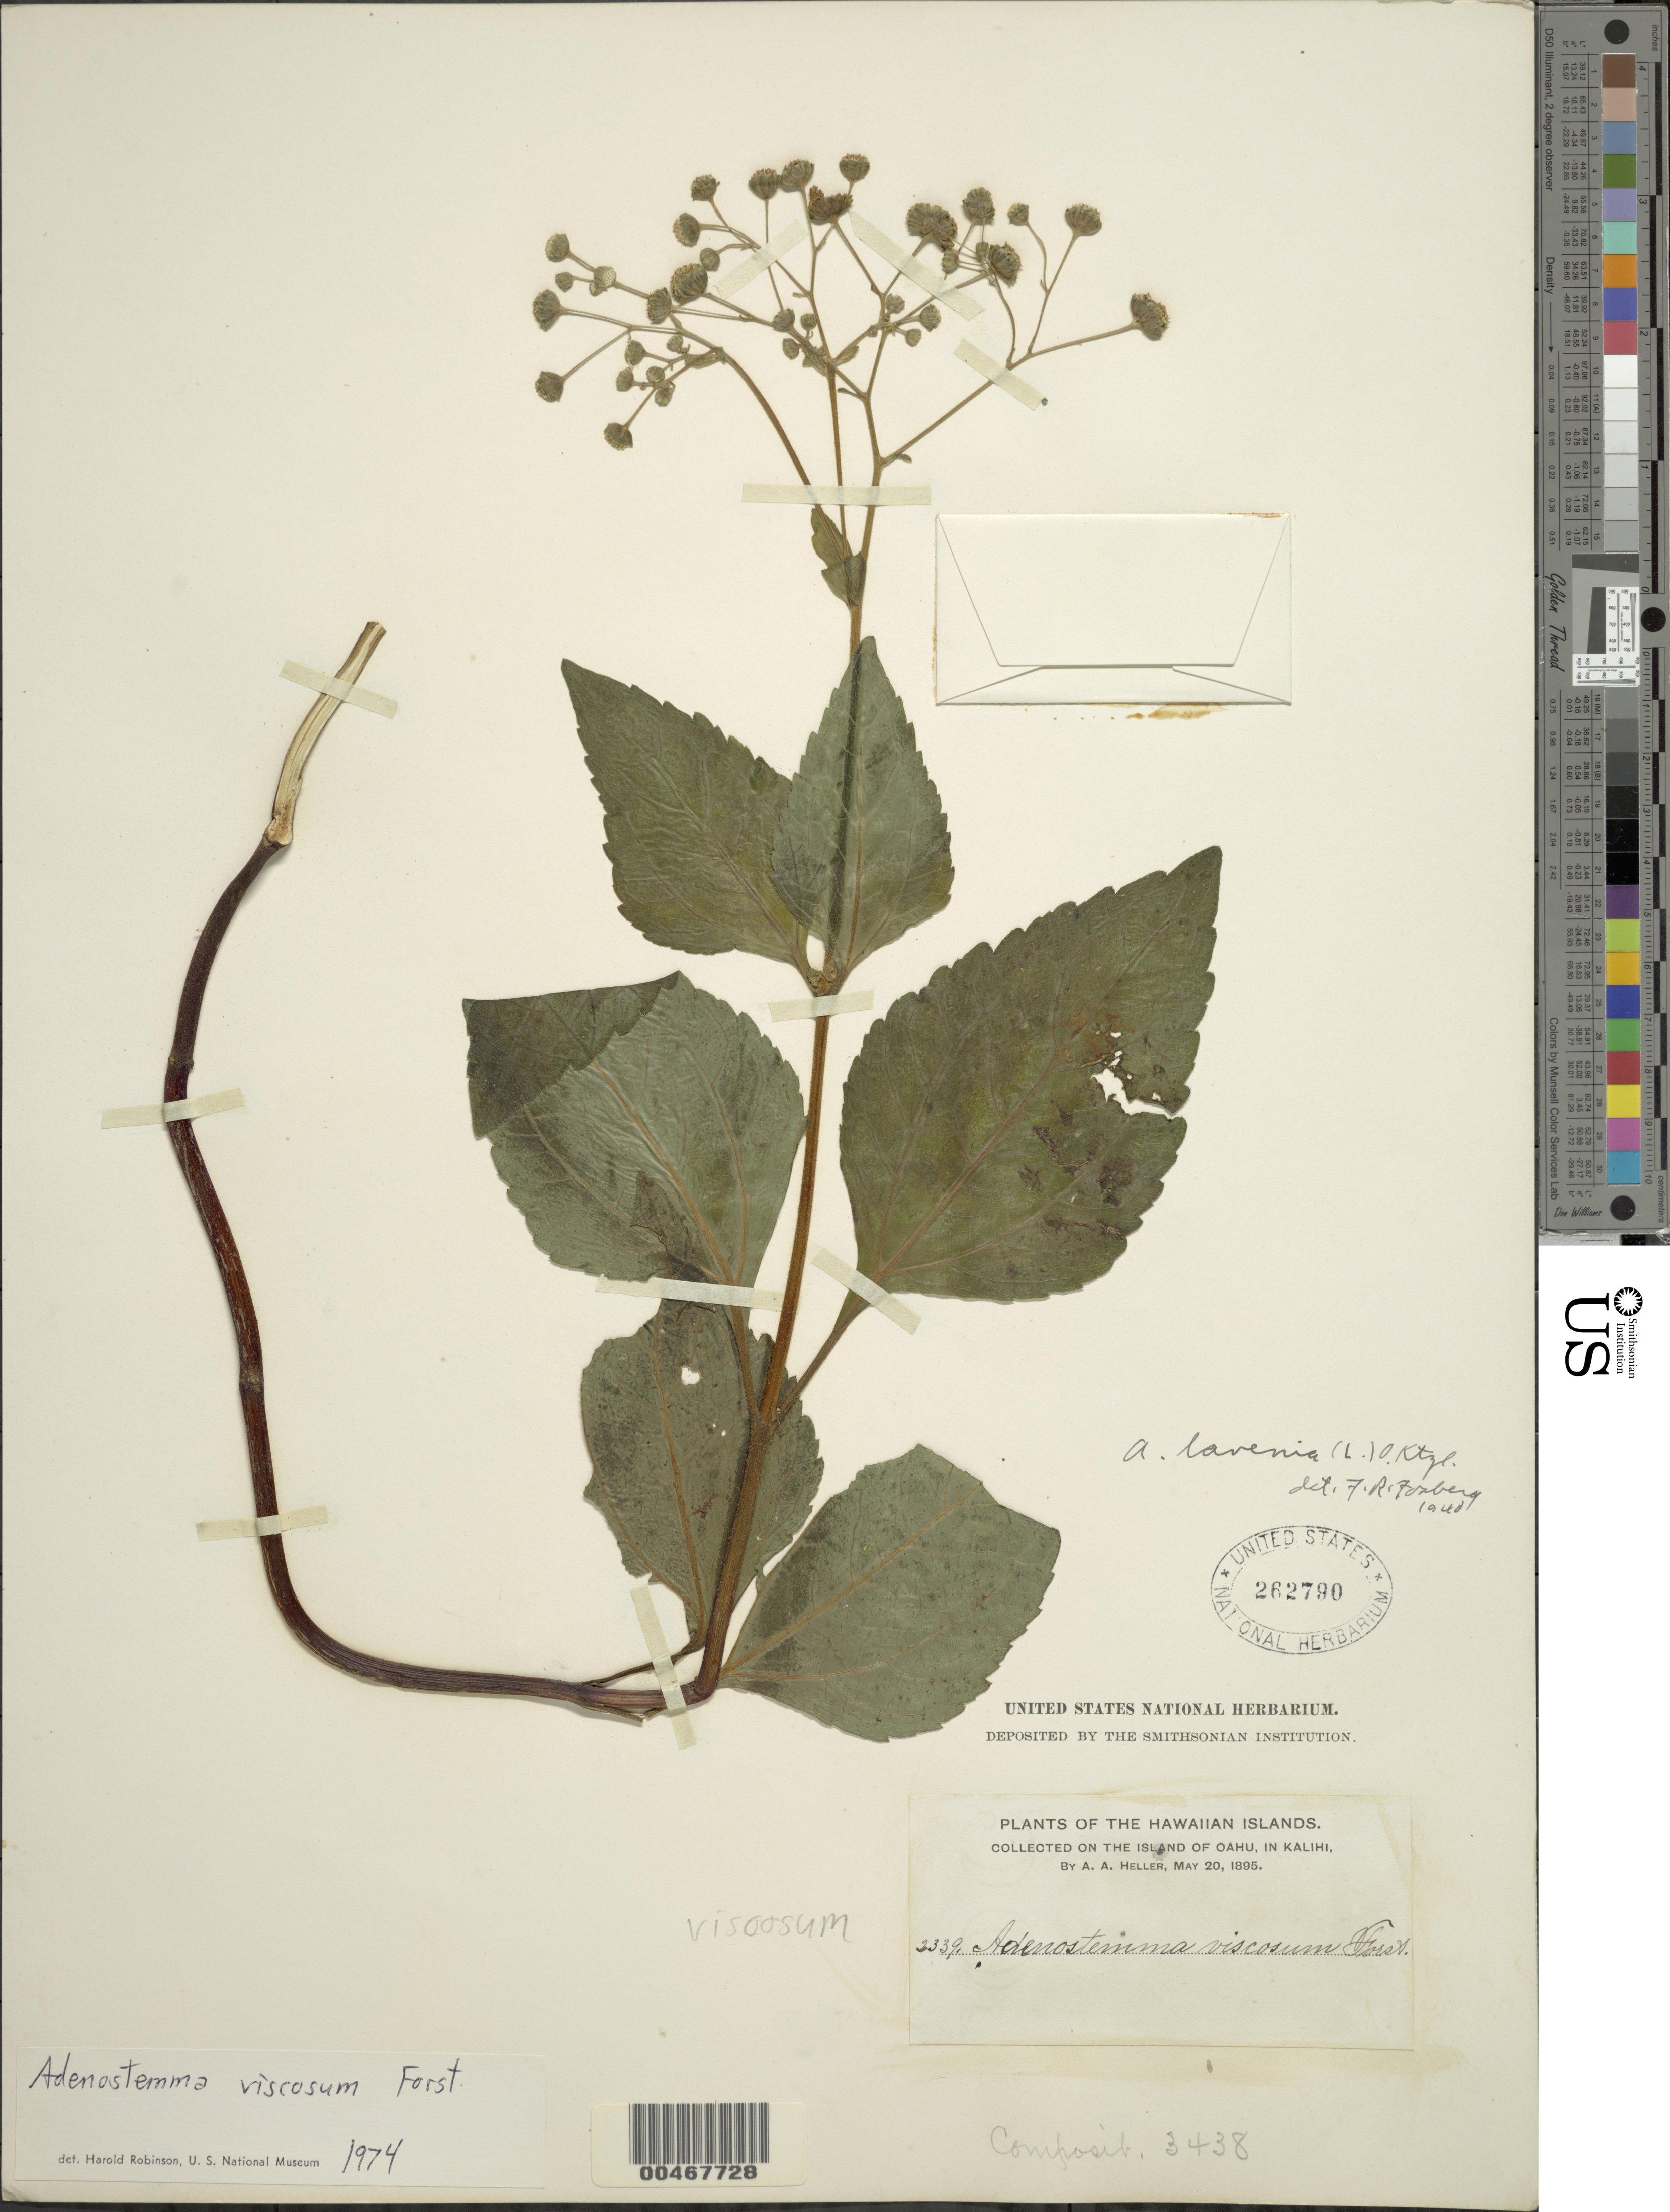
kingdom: Plantae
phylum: Tracheophyta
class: Magnoliopsida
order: Asterales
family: Asteraceae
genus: Adenostemma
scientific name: Adenostemma viscosum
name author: J.R. Forst. & G. Forst.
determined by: Robinson, Harold E., (US)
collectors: A. A. Heller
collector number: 2339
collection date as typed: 20 May 1895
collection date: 1895-05-20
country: United States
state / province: Hawaii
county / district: Honolulu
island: Oahu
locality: In Kalihi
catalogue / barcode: US 262790